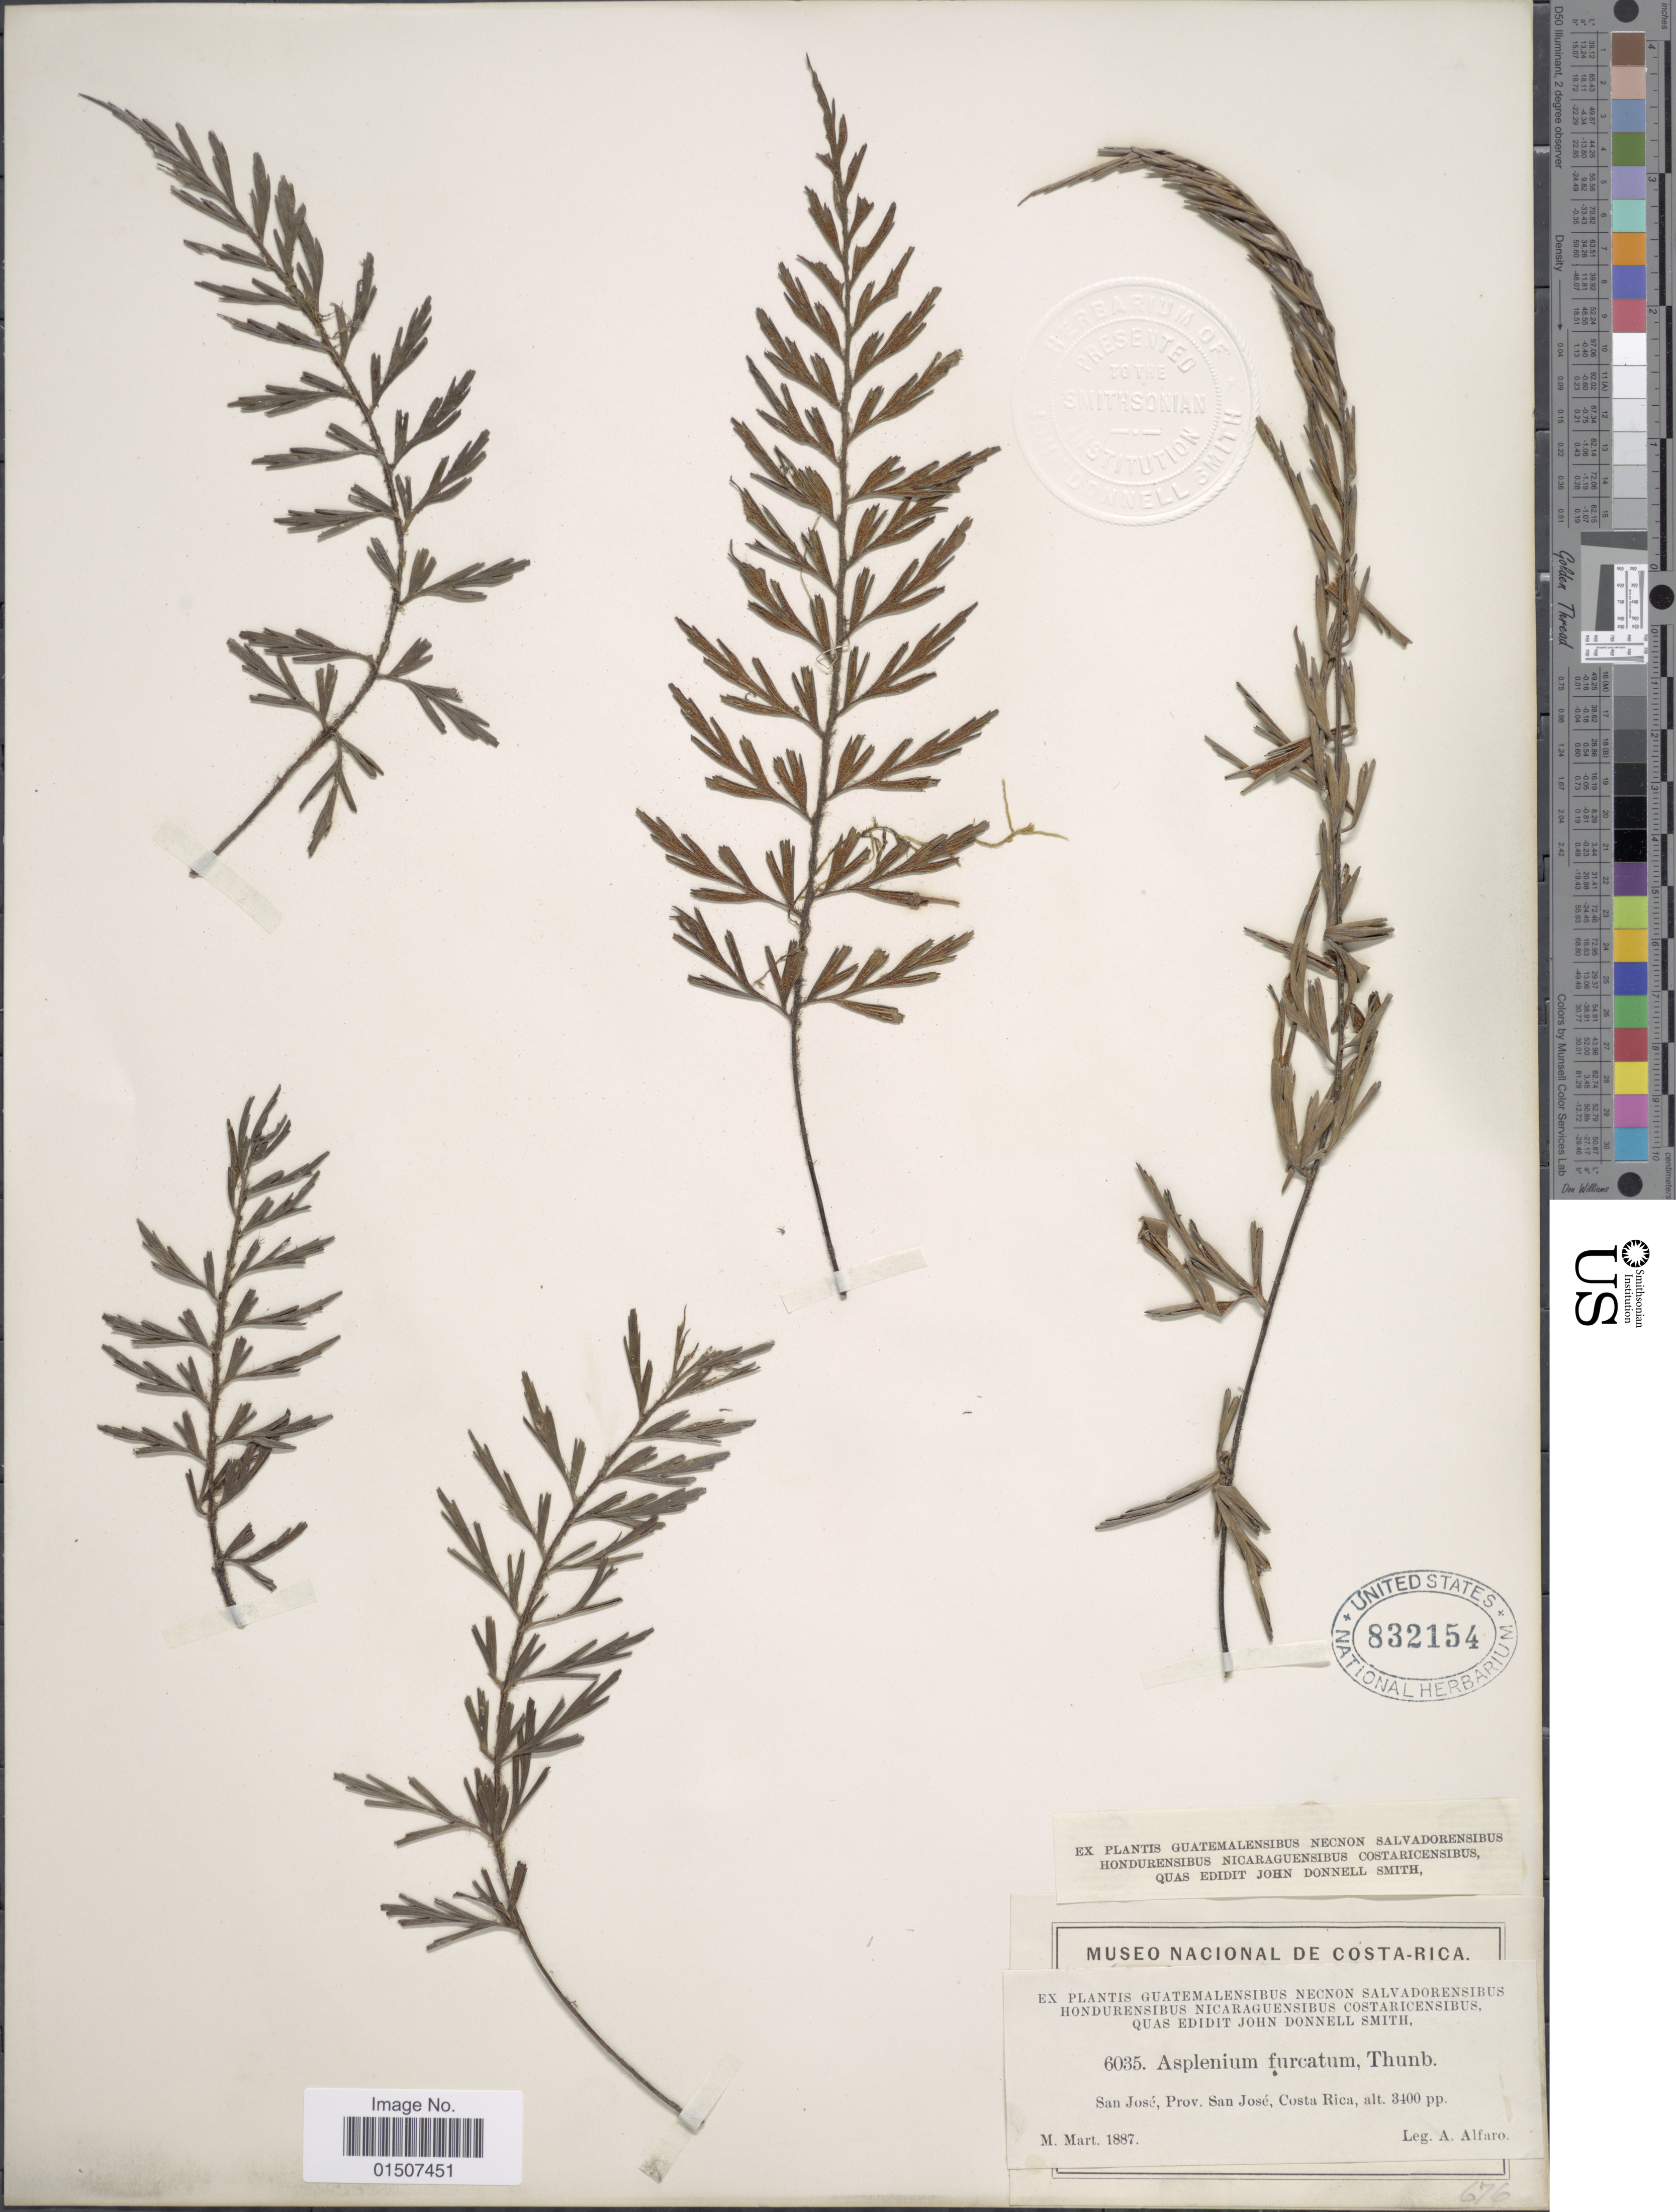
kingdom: Plantae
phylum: Tracheophyta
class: Polypodiopsida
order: Polypodiales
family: Aspleniaceae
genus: Asplenium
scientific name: Asplenium praemorsum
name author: Sw.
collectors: A. Alfaro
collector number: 6035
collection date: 1887-03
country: Costa Rica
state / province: San José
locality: San José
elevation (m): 1036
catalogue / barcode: US 832154